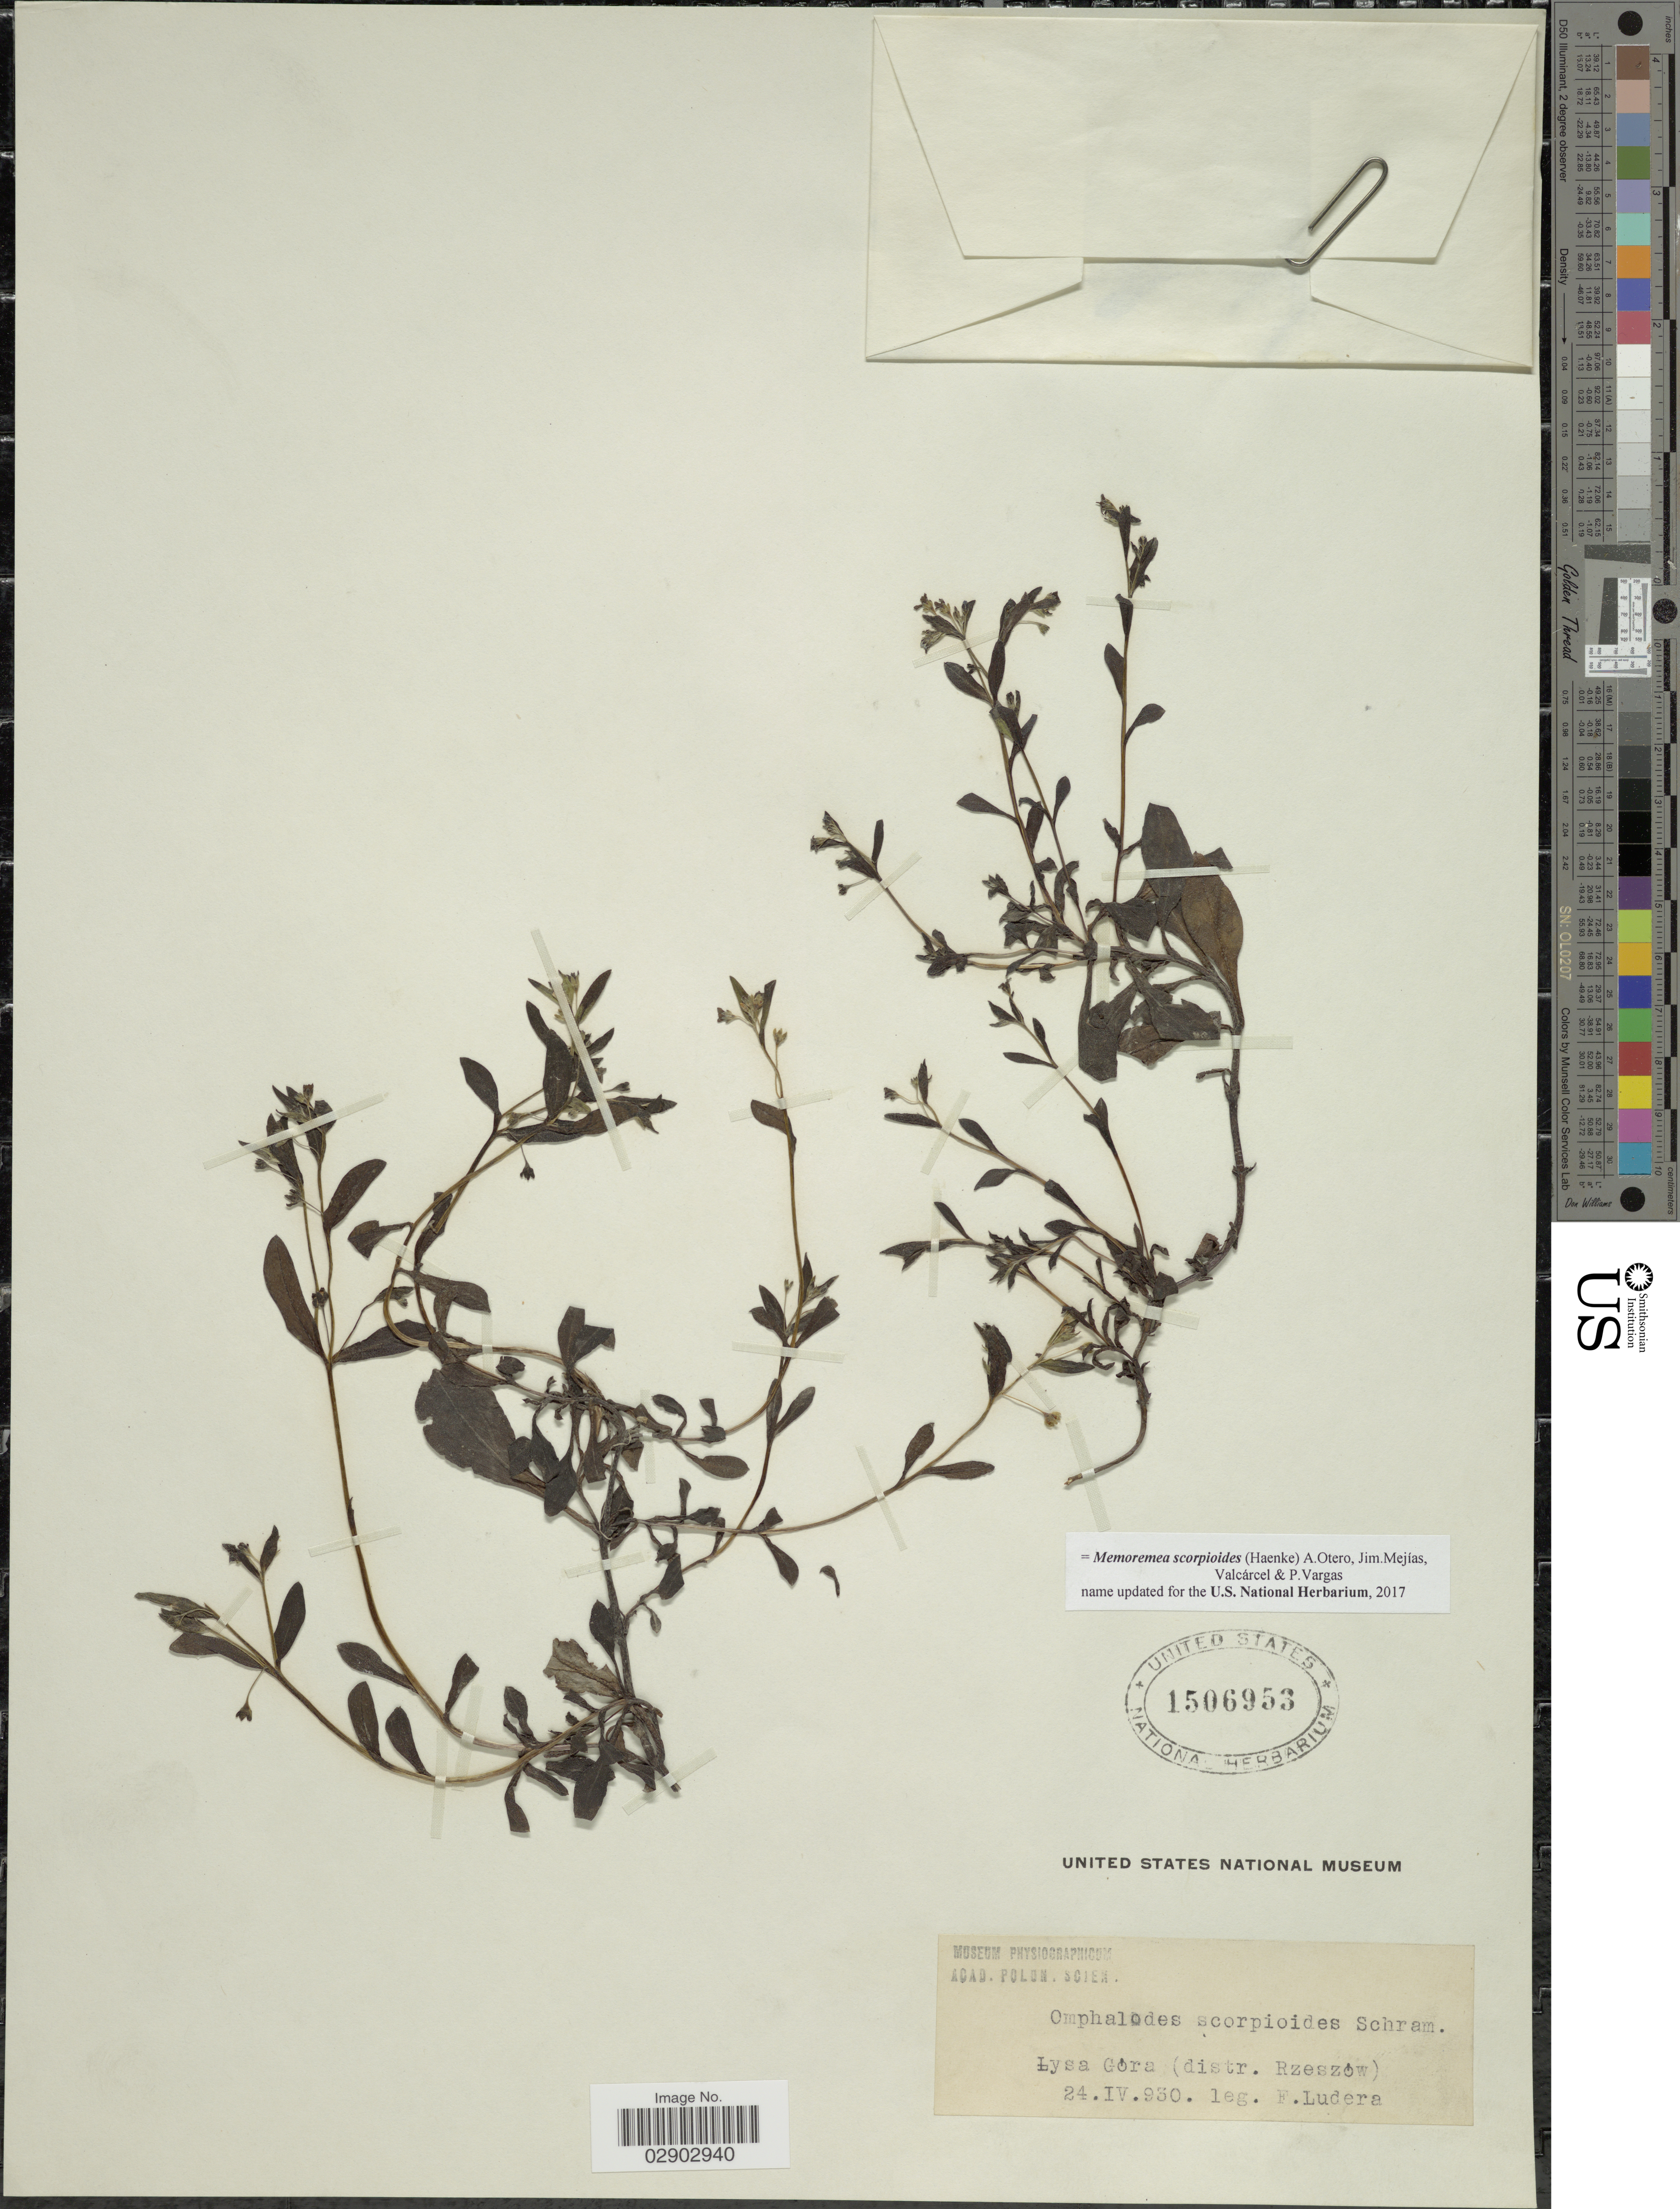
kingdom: Plantae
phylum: Tracheophyta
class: Magnoliopsida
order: Boraginales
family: Boraginaceae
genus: Memoremea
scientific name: Memoremea scorpioides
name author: (Haenke) A.Otero et al.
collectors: F. Ludera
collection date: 1930-04-24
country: Poland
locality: Lysa Cora (distr. Rzeszow).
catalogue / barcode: US 1506953